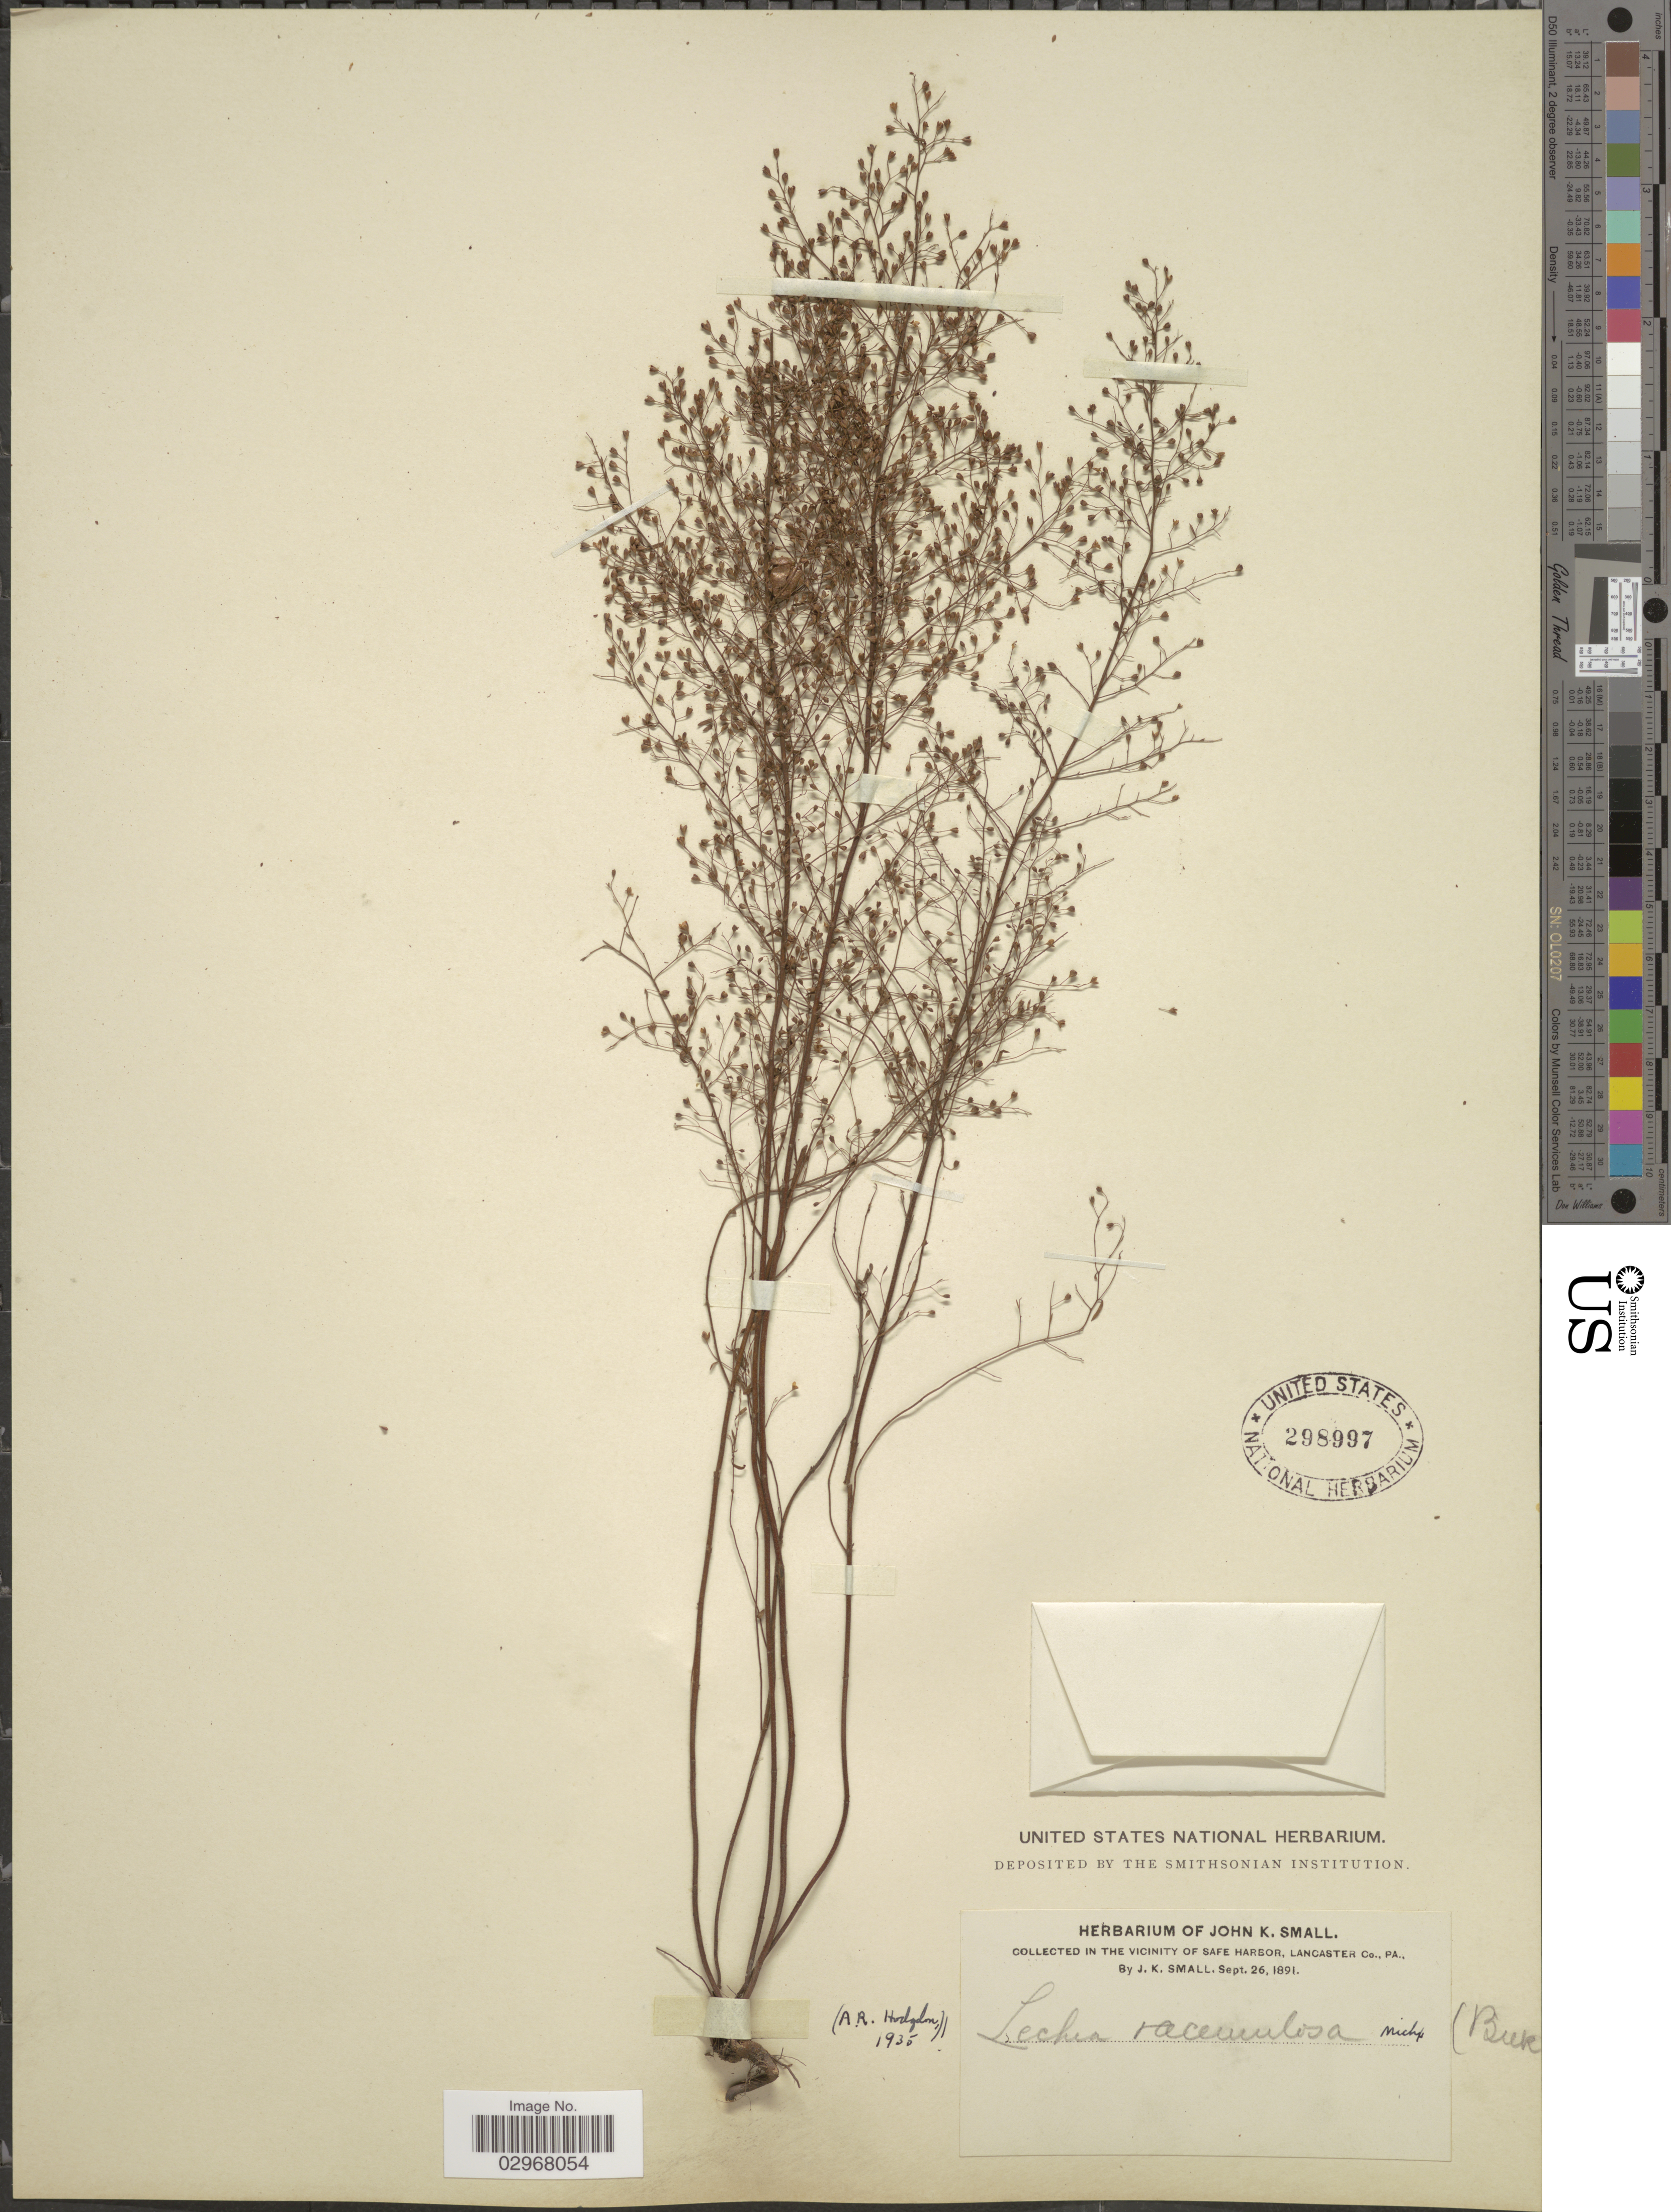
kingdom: Plantae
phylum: Tracheophyta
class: Magnoliopsida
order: Malvales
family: Cistaceae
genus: Lechea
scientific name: Lechea racemulosa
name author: Michx.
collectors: J. K. Small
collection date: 1891-09-26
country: United States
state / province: Pennsylvania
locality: In the vicinity of Safe Harbor, Lancaster Co., PA.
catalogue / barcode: US 298997